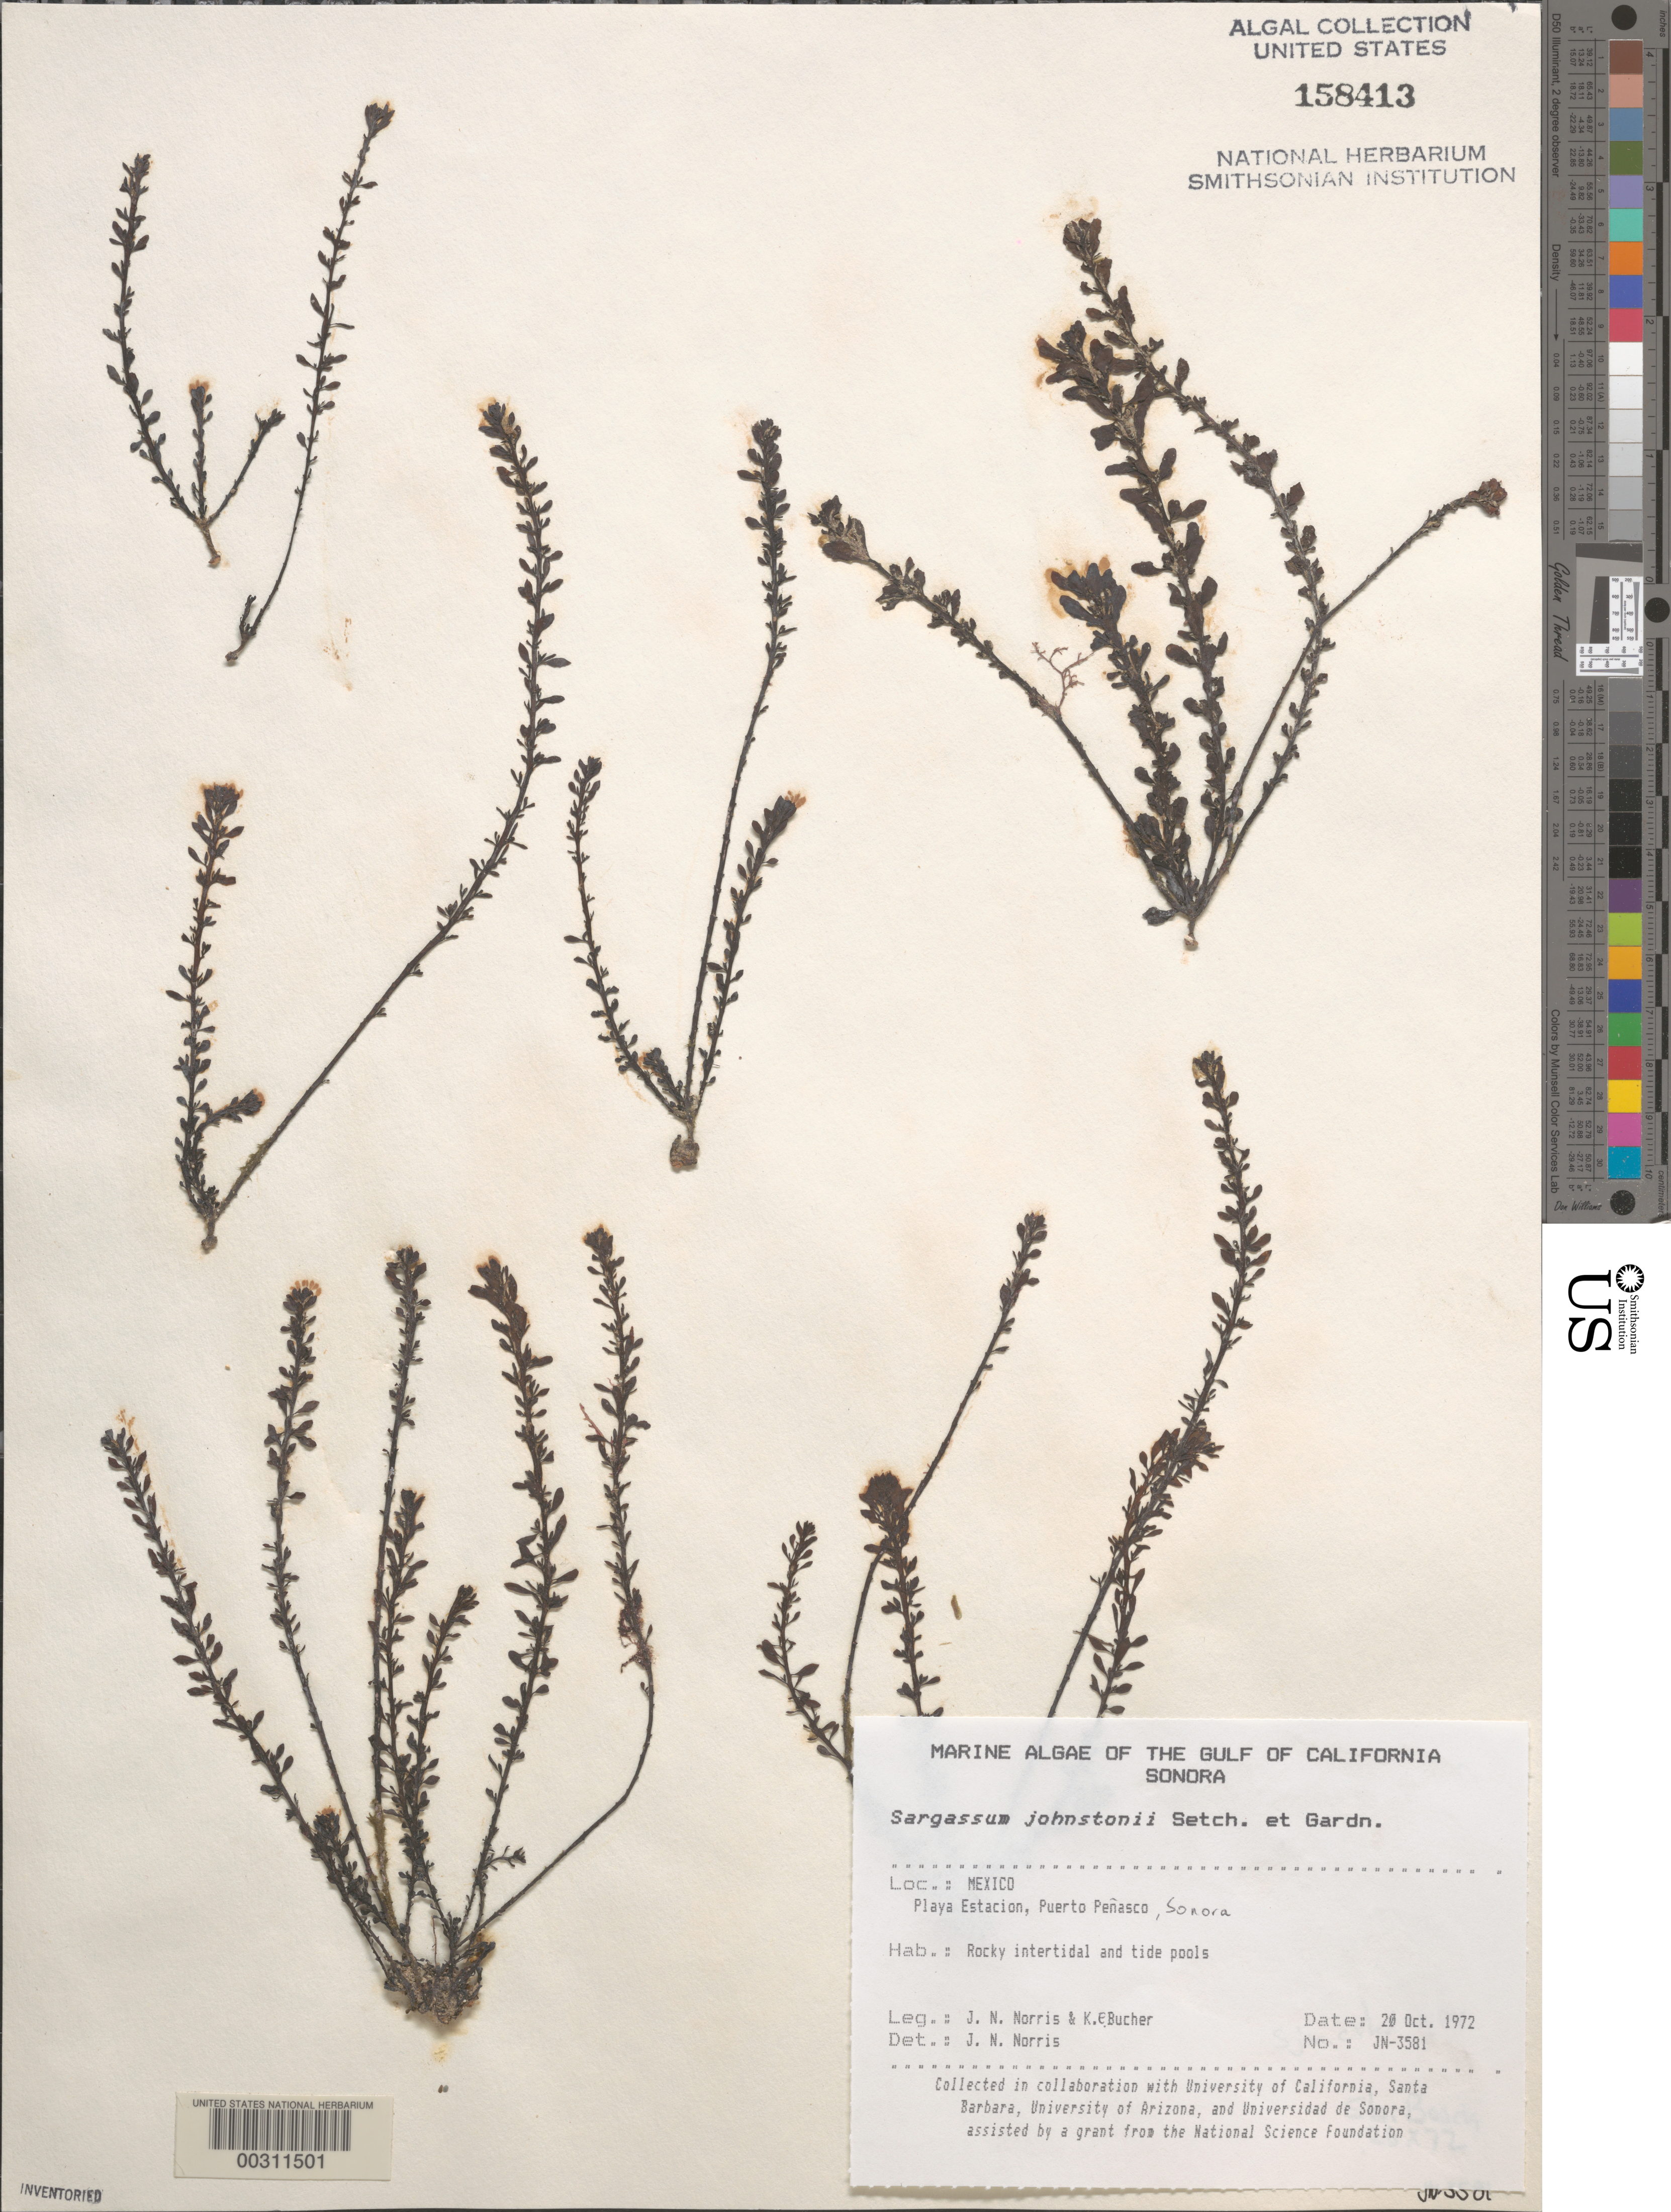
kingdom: Chromista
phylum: Ochrophyta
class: Phaeophyceae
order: Fucales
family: Sargassaceae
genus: Sargassum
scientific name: Sargassum johnstonii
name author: Setchell & N.L. Gardner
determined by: Norris, James N.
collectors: J. N. Norris & K. E. Bucher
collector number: JN-3581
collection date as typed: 20 Oct 1972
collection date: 1972-10-20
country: Mexico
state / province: Sonora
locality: Playa Estacion, Puerto Penasco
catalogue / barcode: US 158413